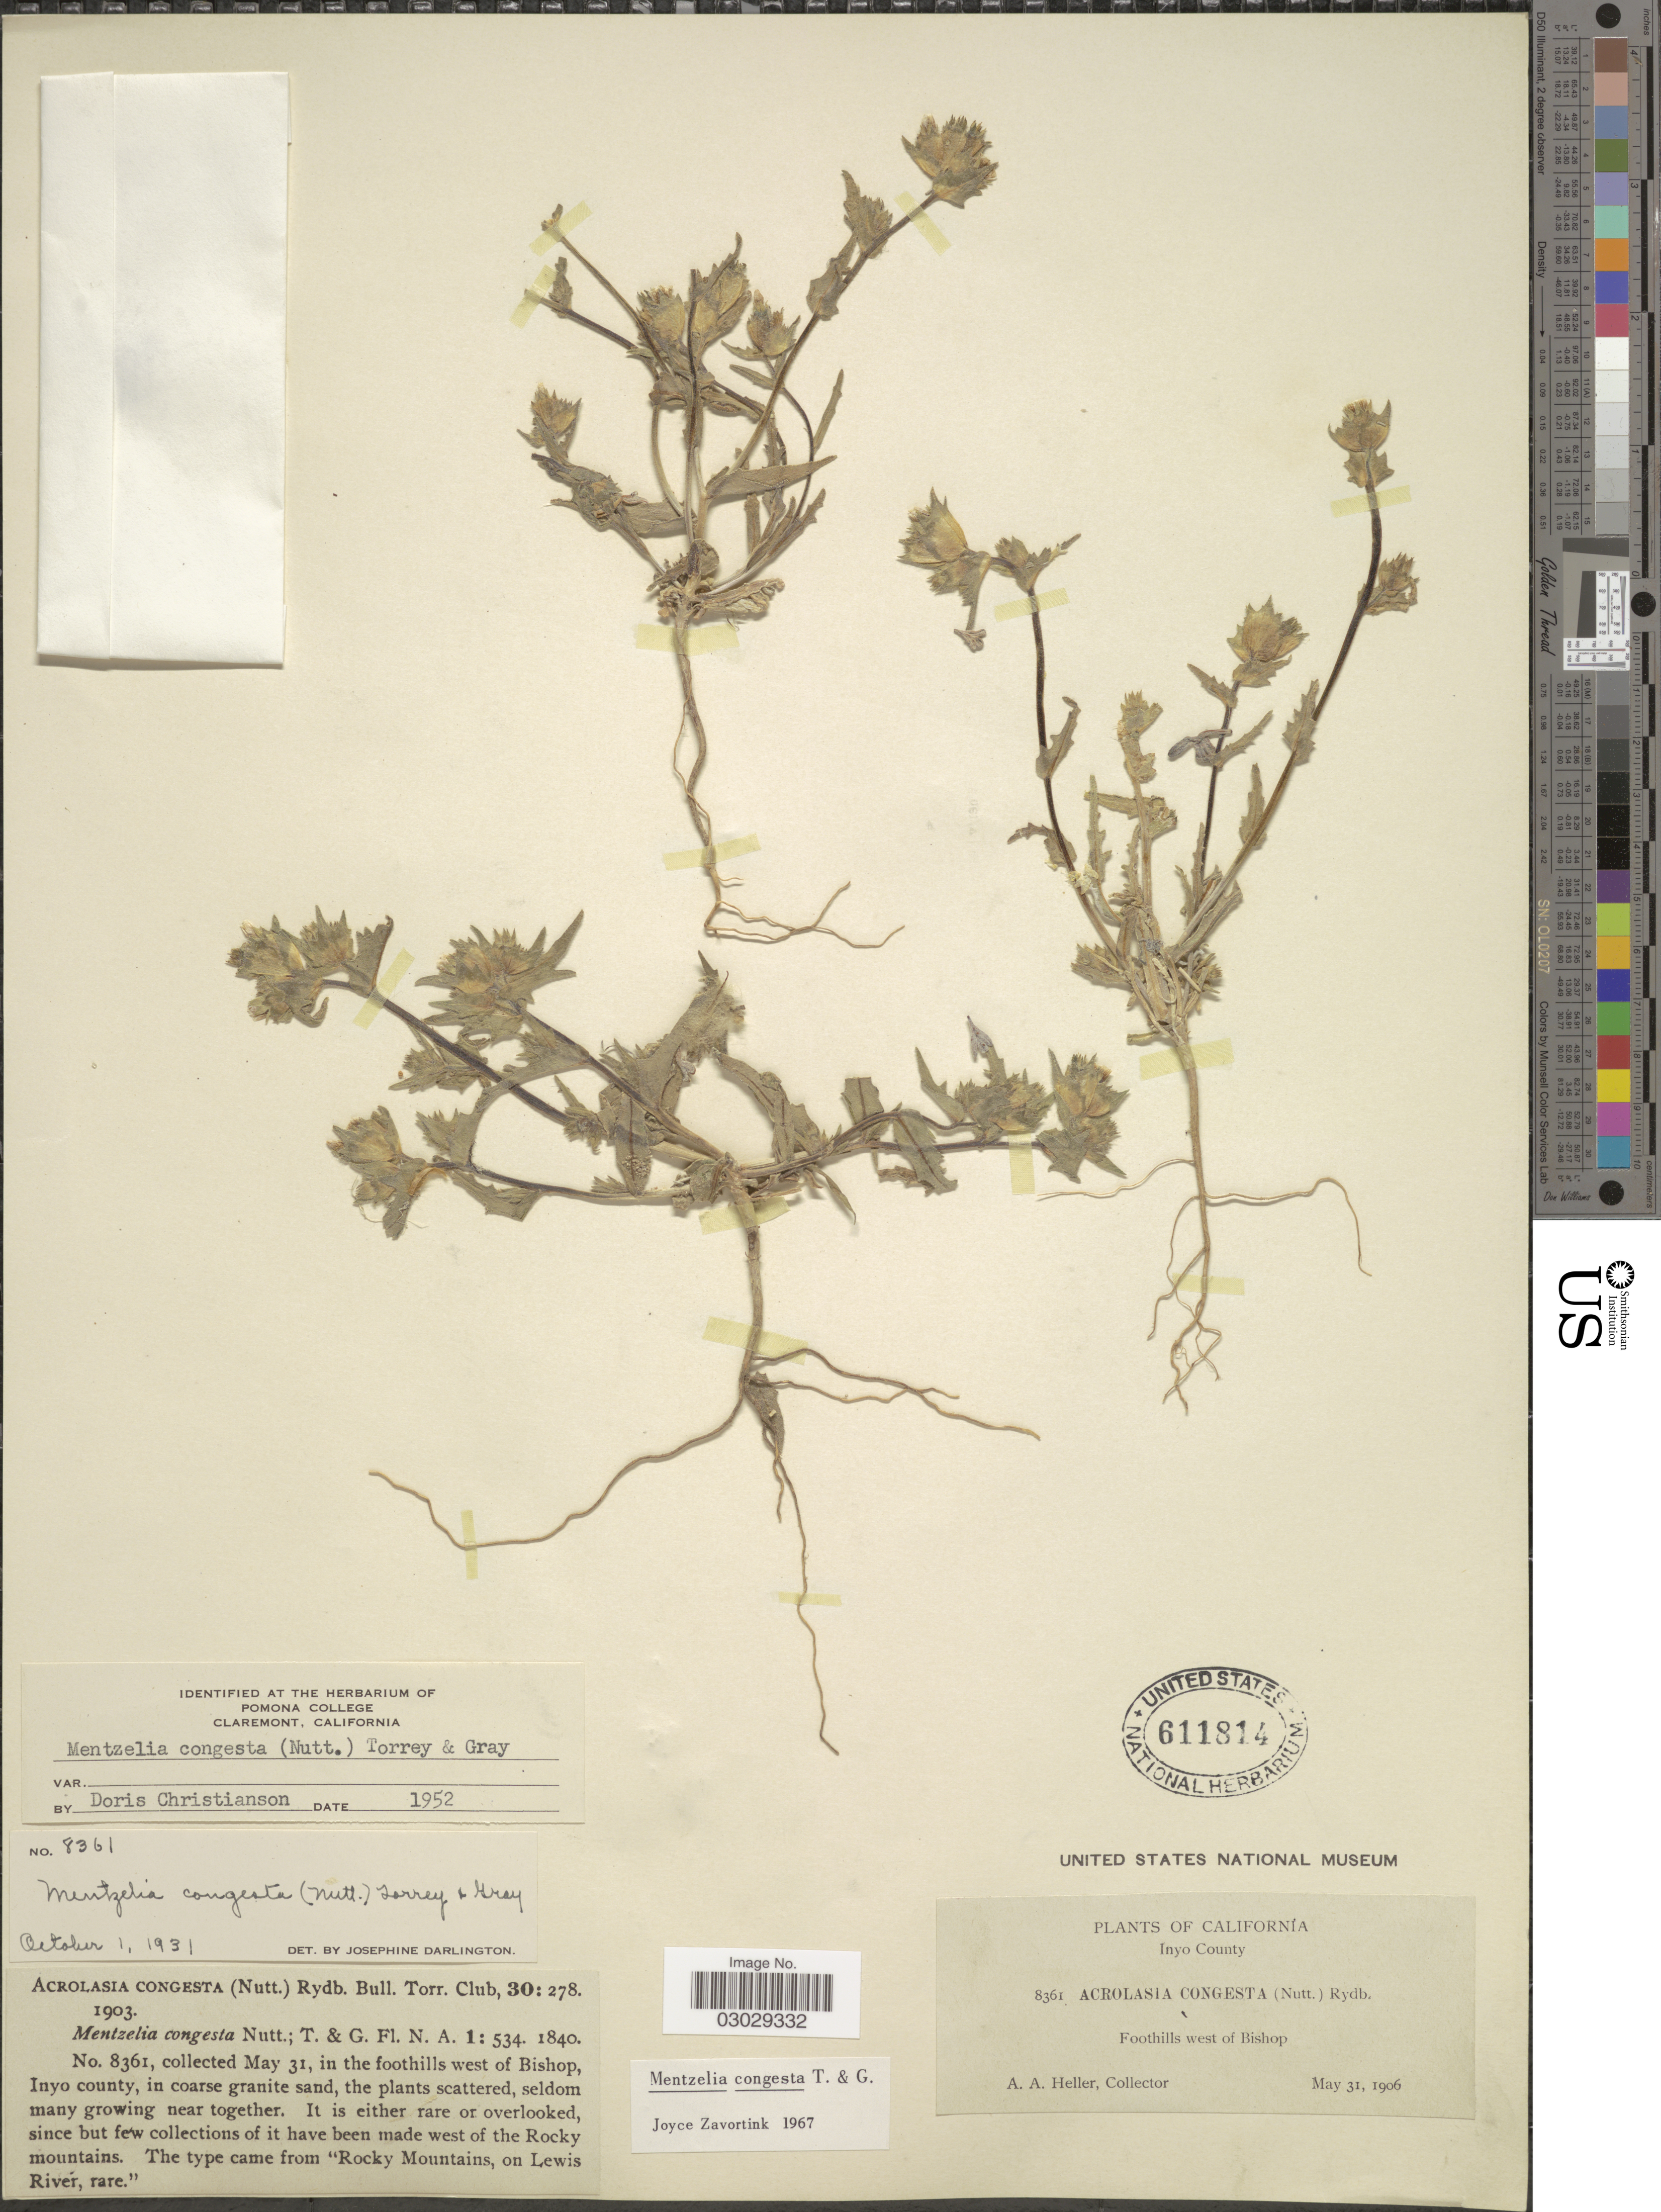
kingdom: Plantae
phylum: Tracheophyta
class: Magnoliopsida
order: Cornales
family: Loasaceae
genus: Mentzelia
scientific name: Mentzelia congesta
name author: Torr. & A. Gray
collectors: A. A. Heller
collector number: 8361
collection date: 1906-05-31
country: United States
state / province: California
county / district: Inyo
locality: Inyo County. Foothills west of Bishop.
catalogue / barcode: US 611814